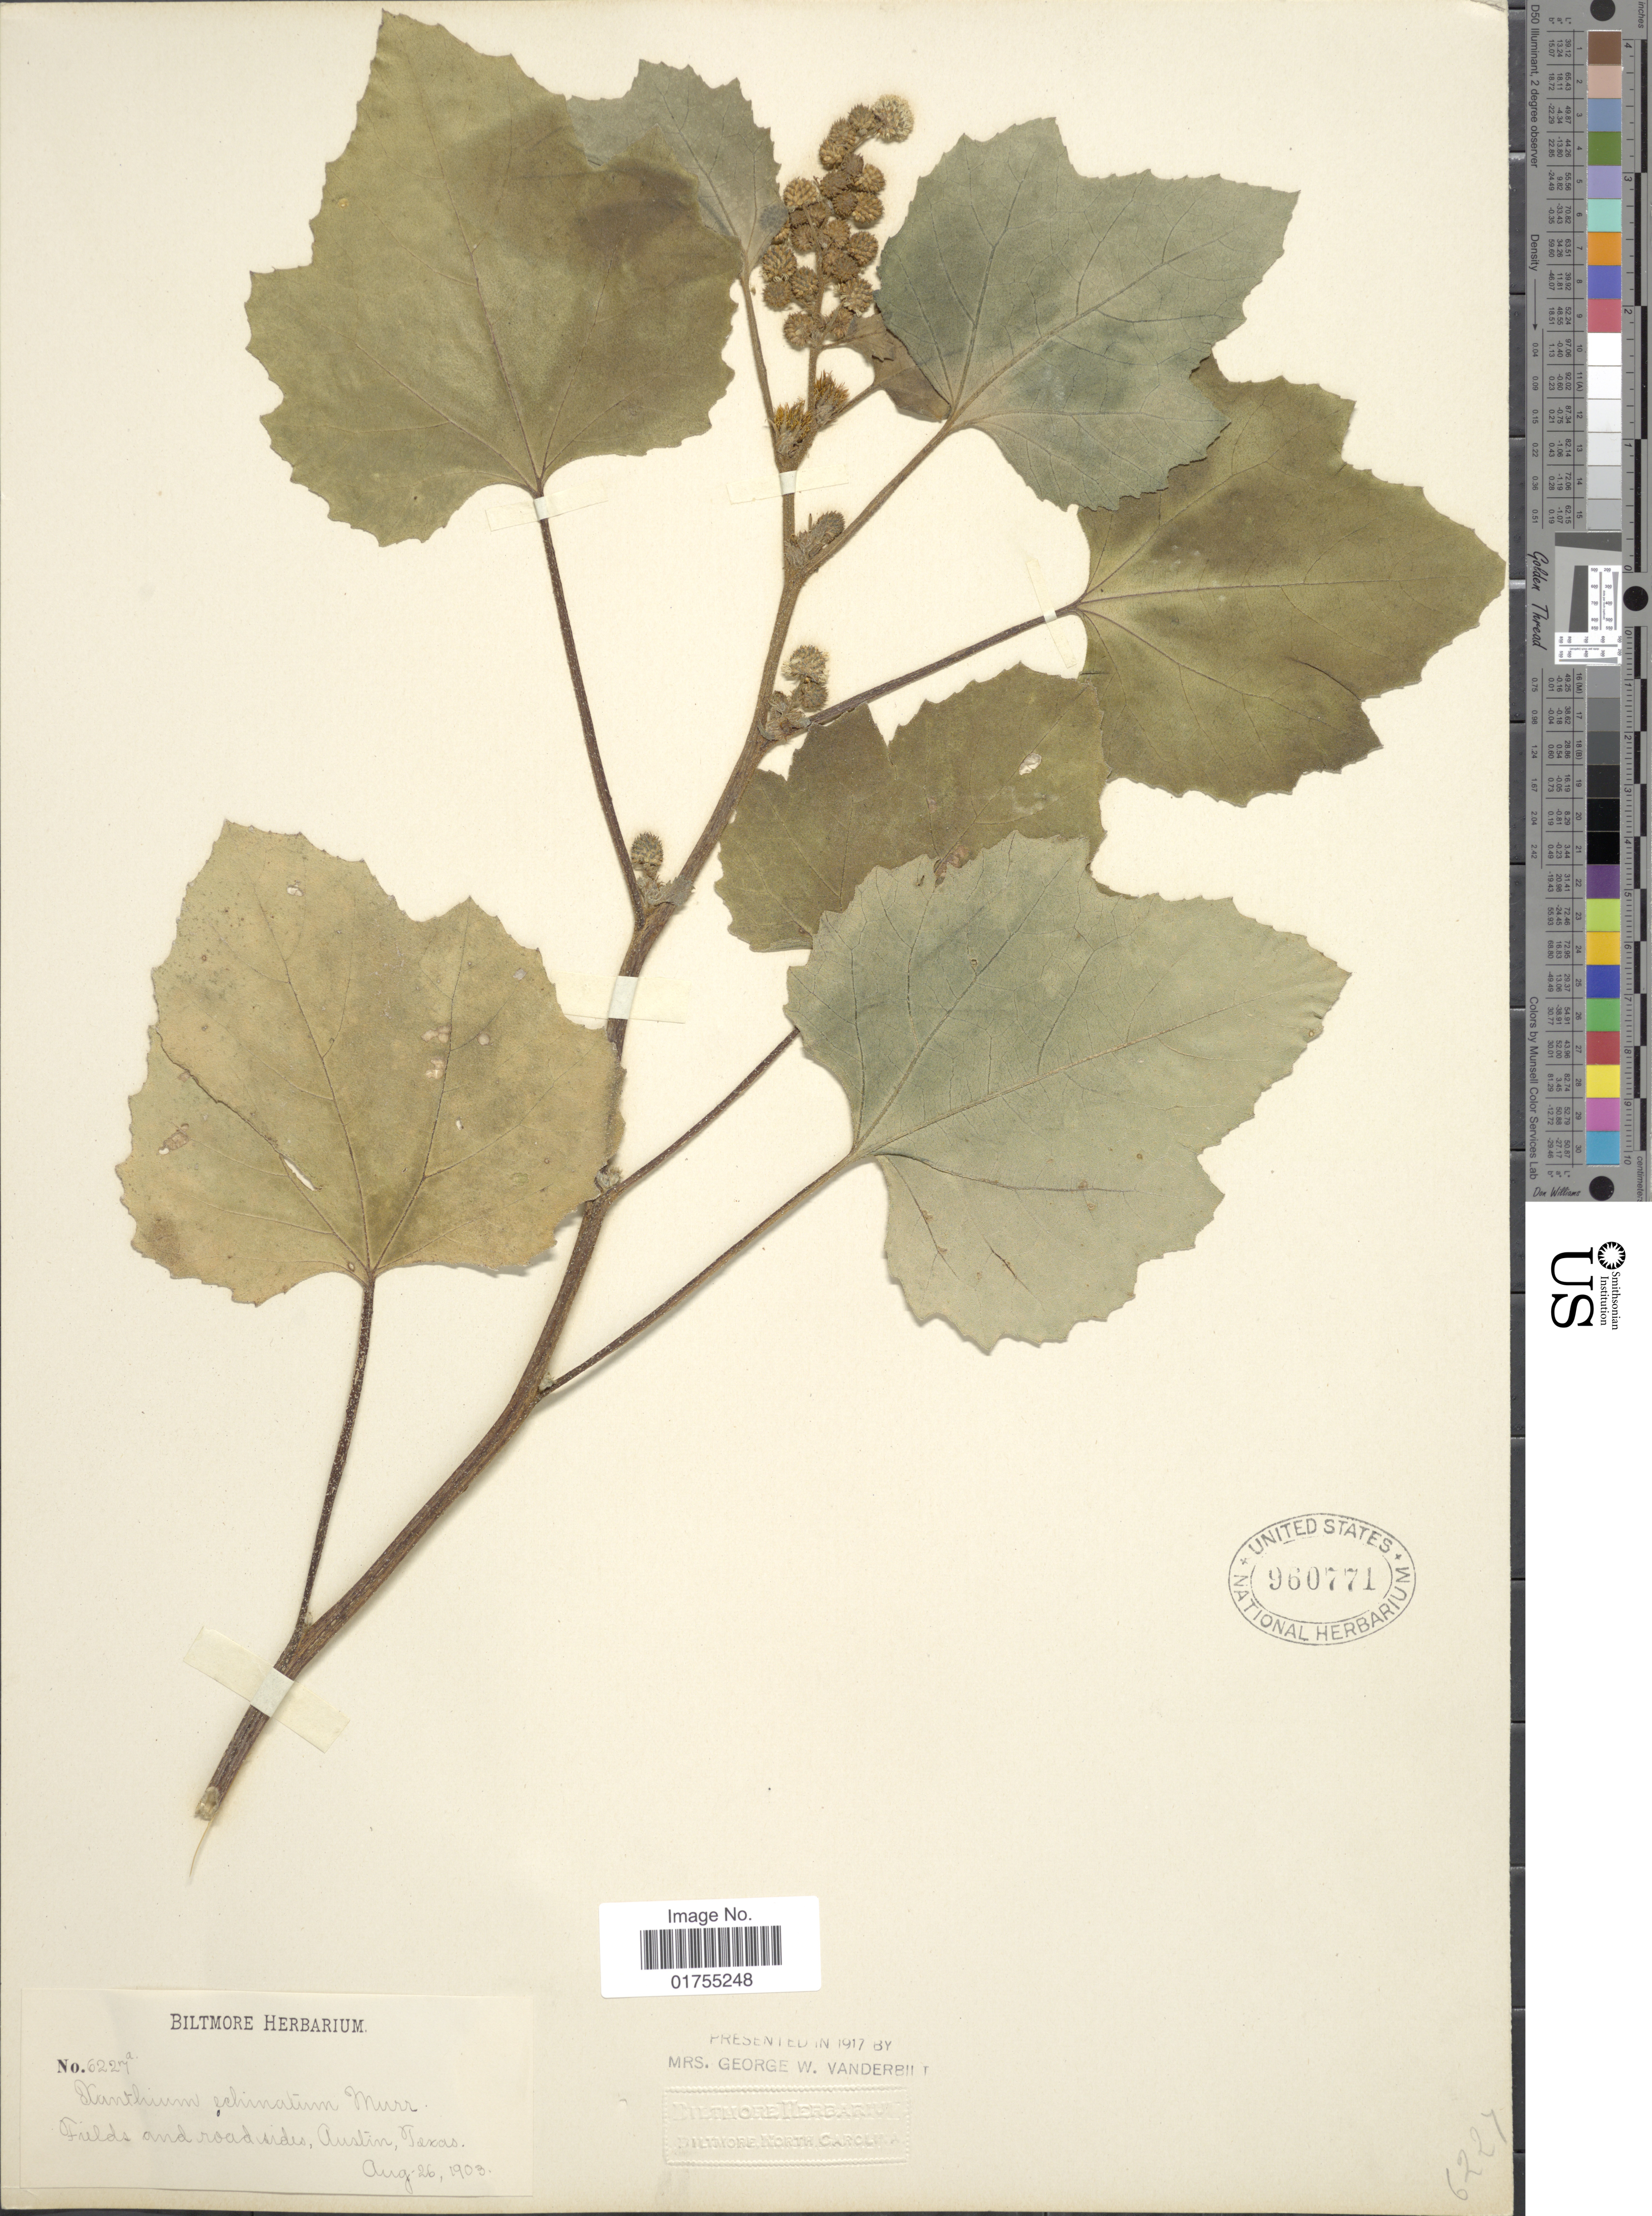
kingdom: Plantae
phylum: Tracheophyta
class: Magnoliopsida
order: Asterales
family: Asteraceae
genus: Xanthium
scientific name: Xanthium strumarium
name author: L.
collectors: ex herb. Biltmore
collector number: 6227a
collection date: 1903-08-26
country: United States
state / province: Texas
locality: Fields and road sides, Austin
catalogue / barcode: US 960771